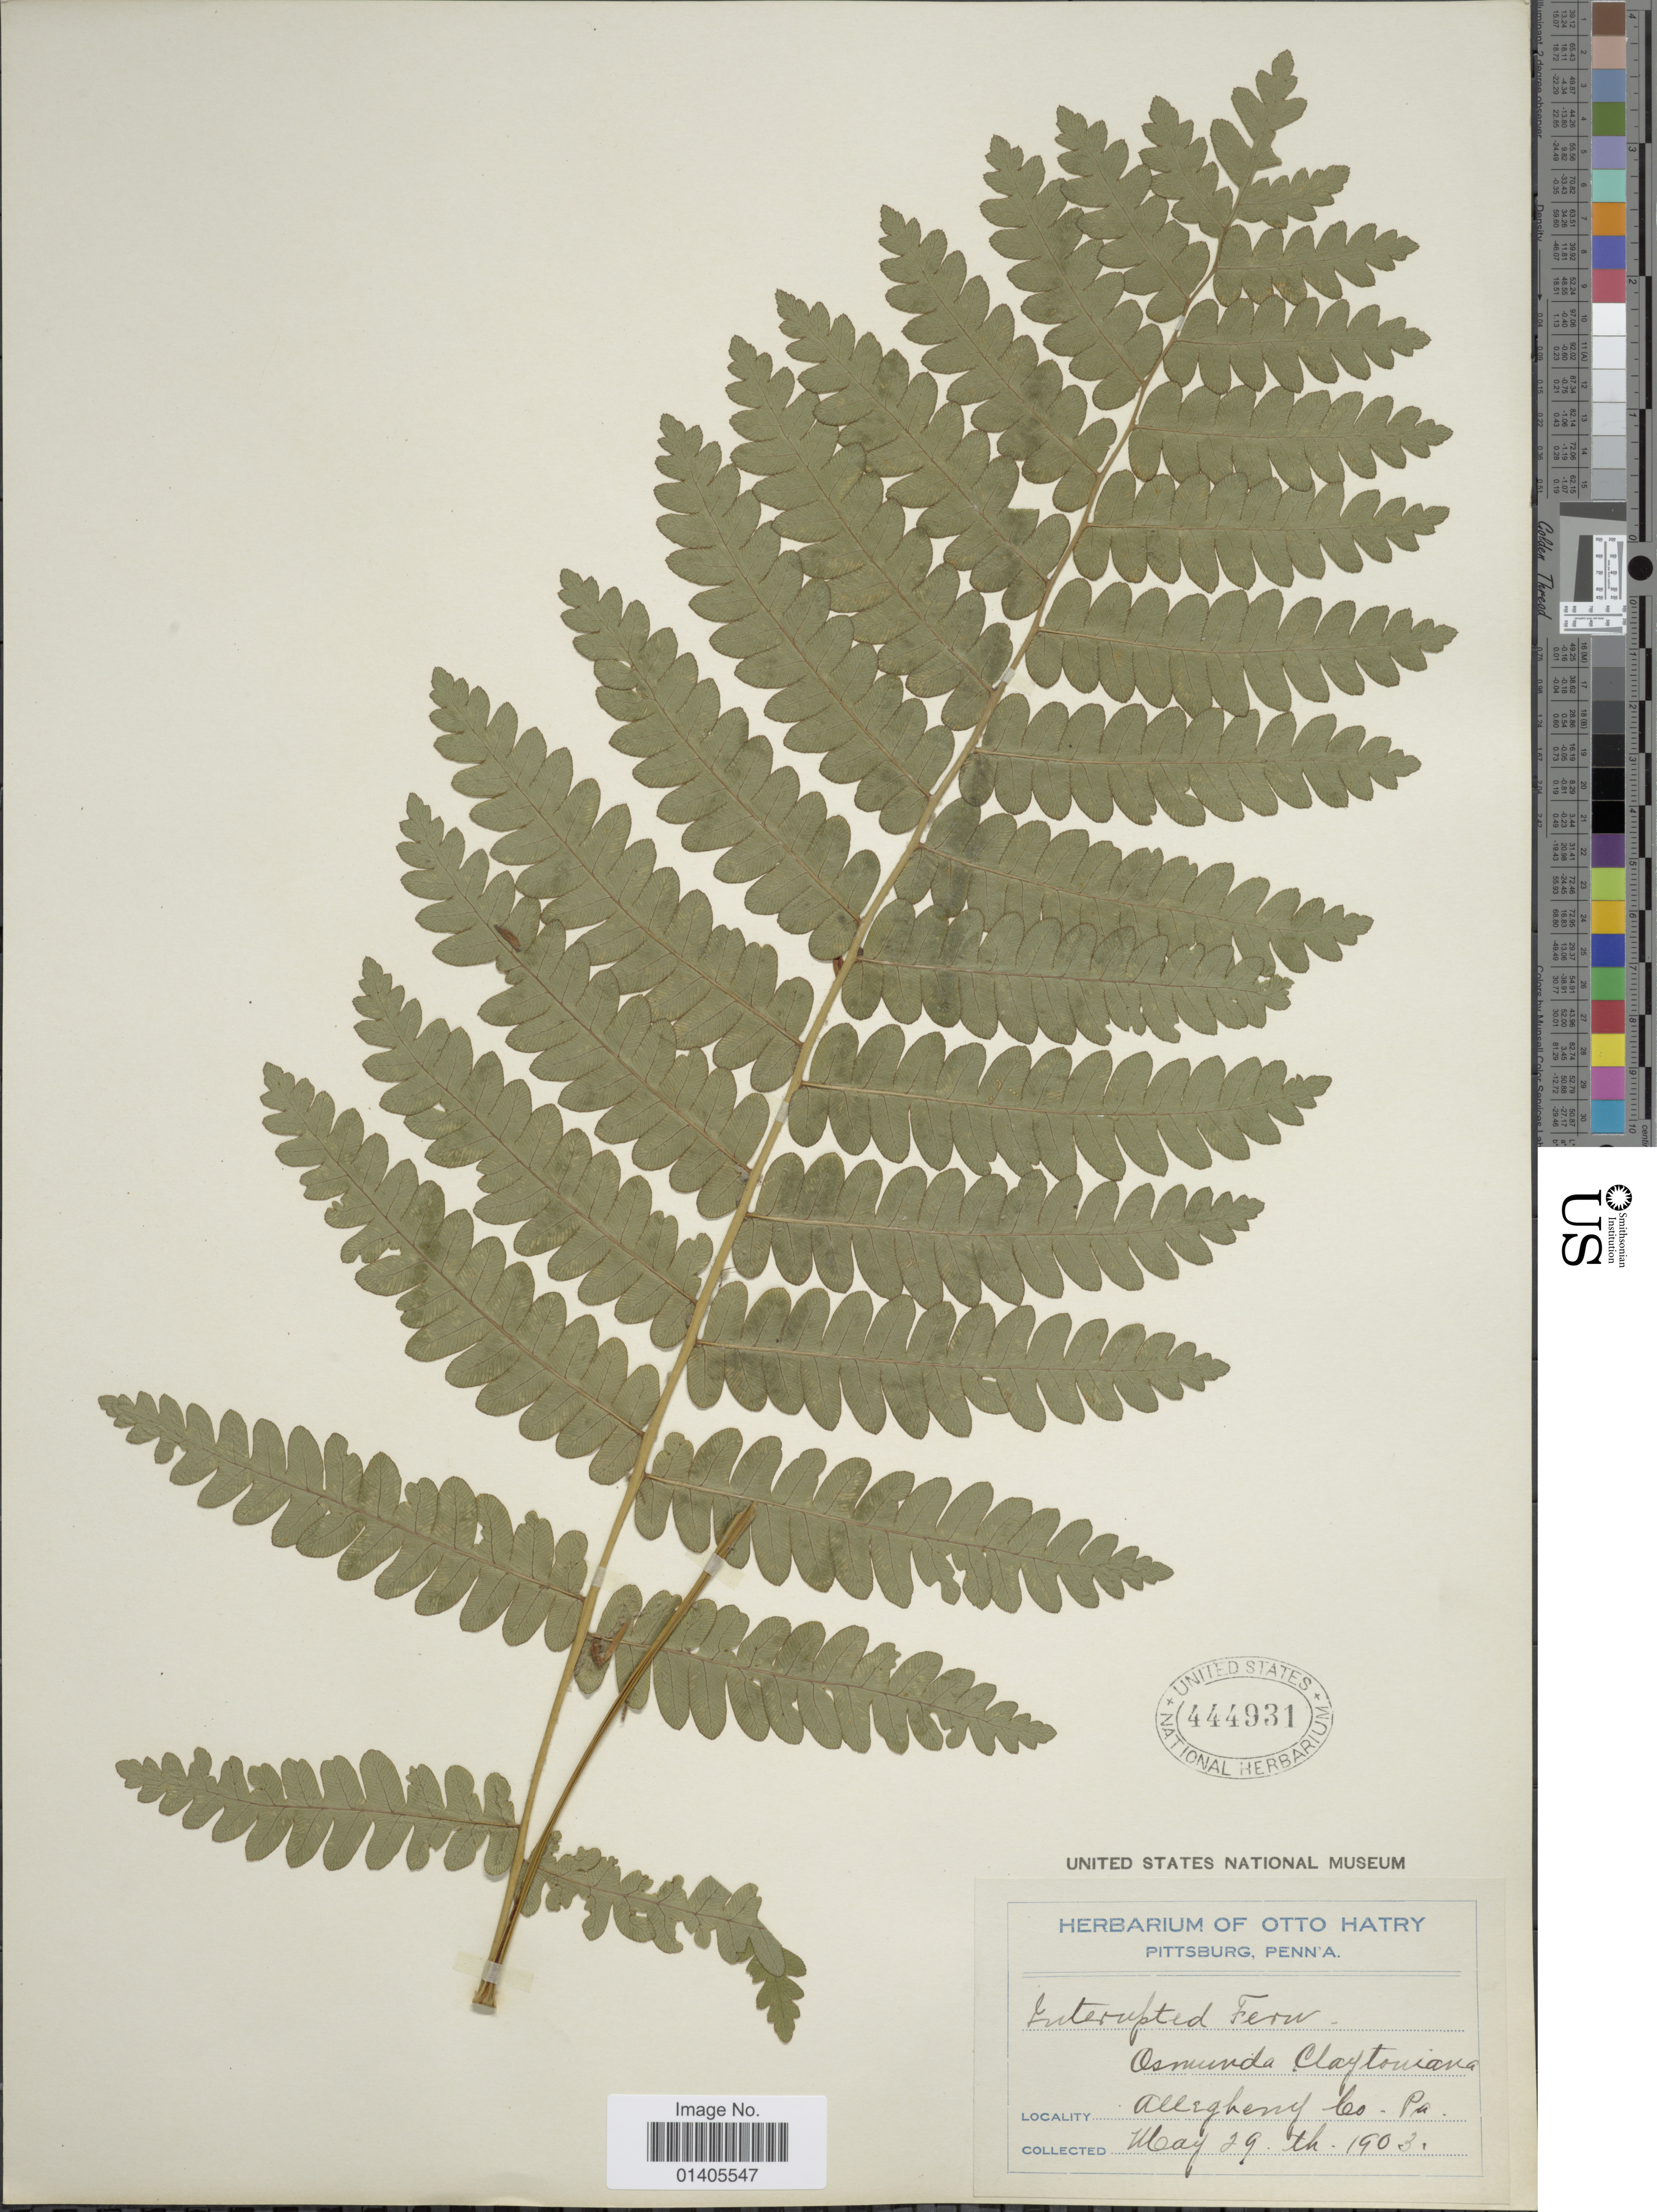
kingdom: Plantae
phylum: Tracheophyta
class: Polypodiopsida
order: Osmundales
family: Osmundaceae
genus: Osmunda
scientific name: Osmunda claytoniana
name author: (L.) Tagawa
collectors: ex herb. Otto Hatry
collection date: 1903-05-29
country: United States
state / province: Pennsylvania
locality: Allegheny Co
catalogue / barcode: US 444931